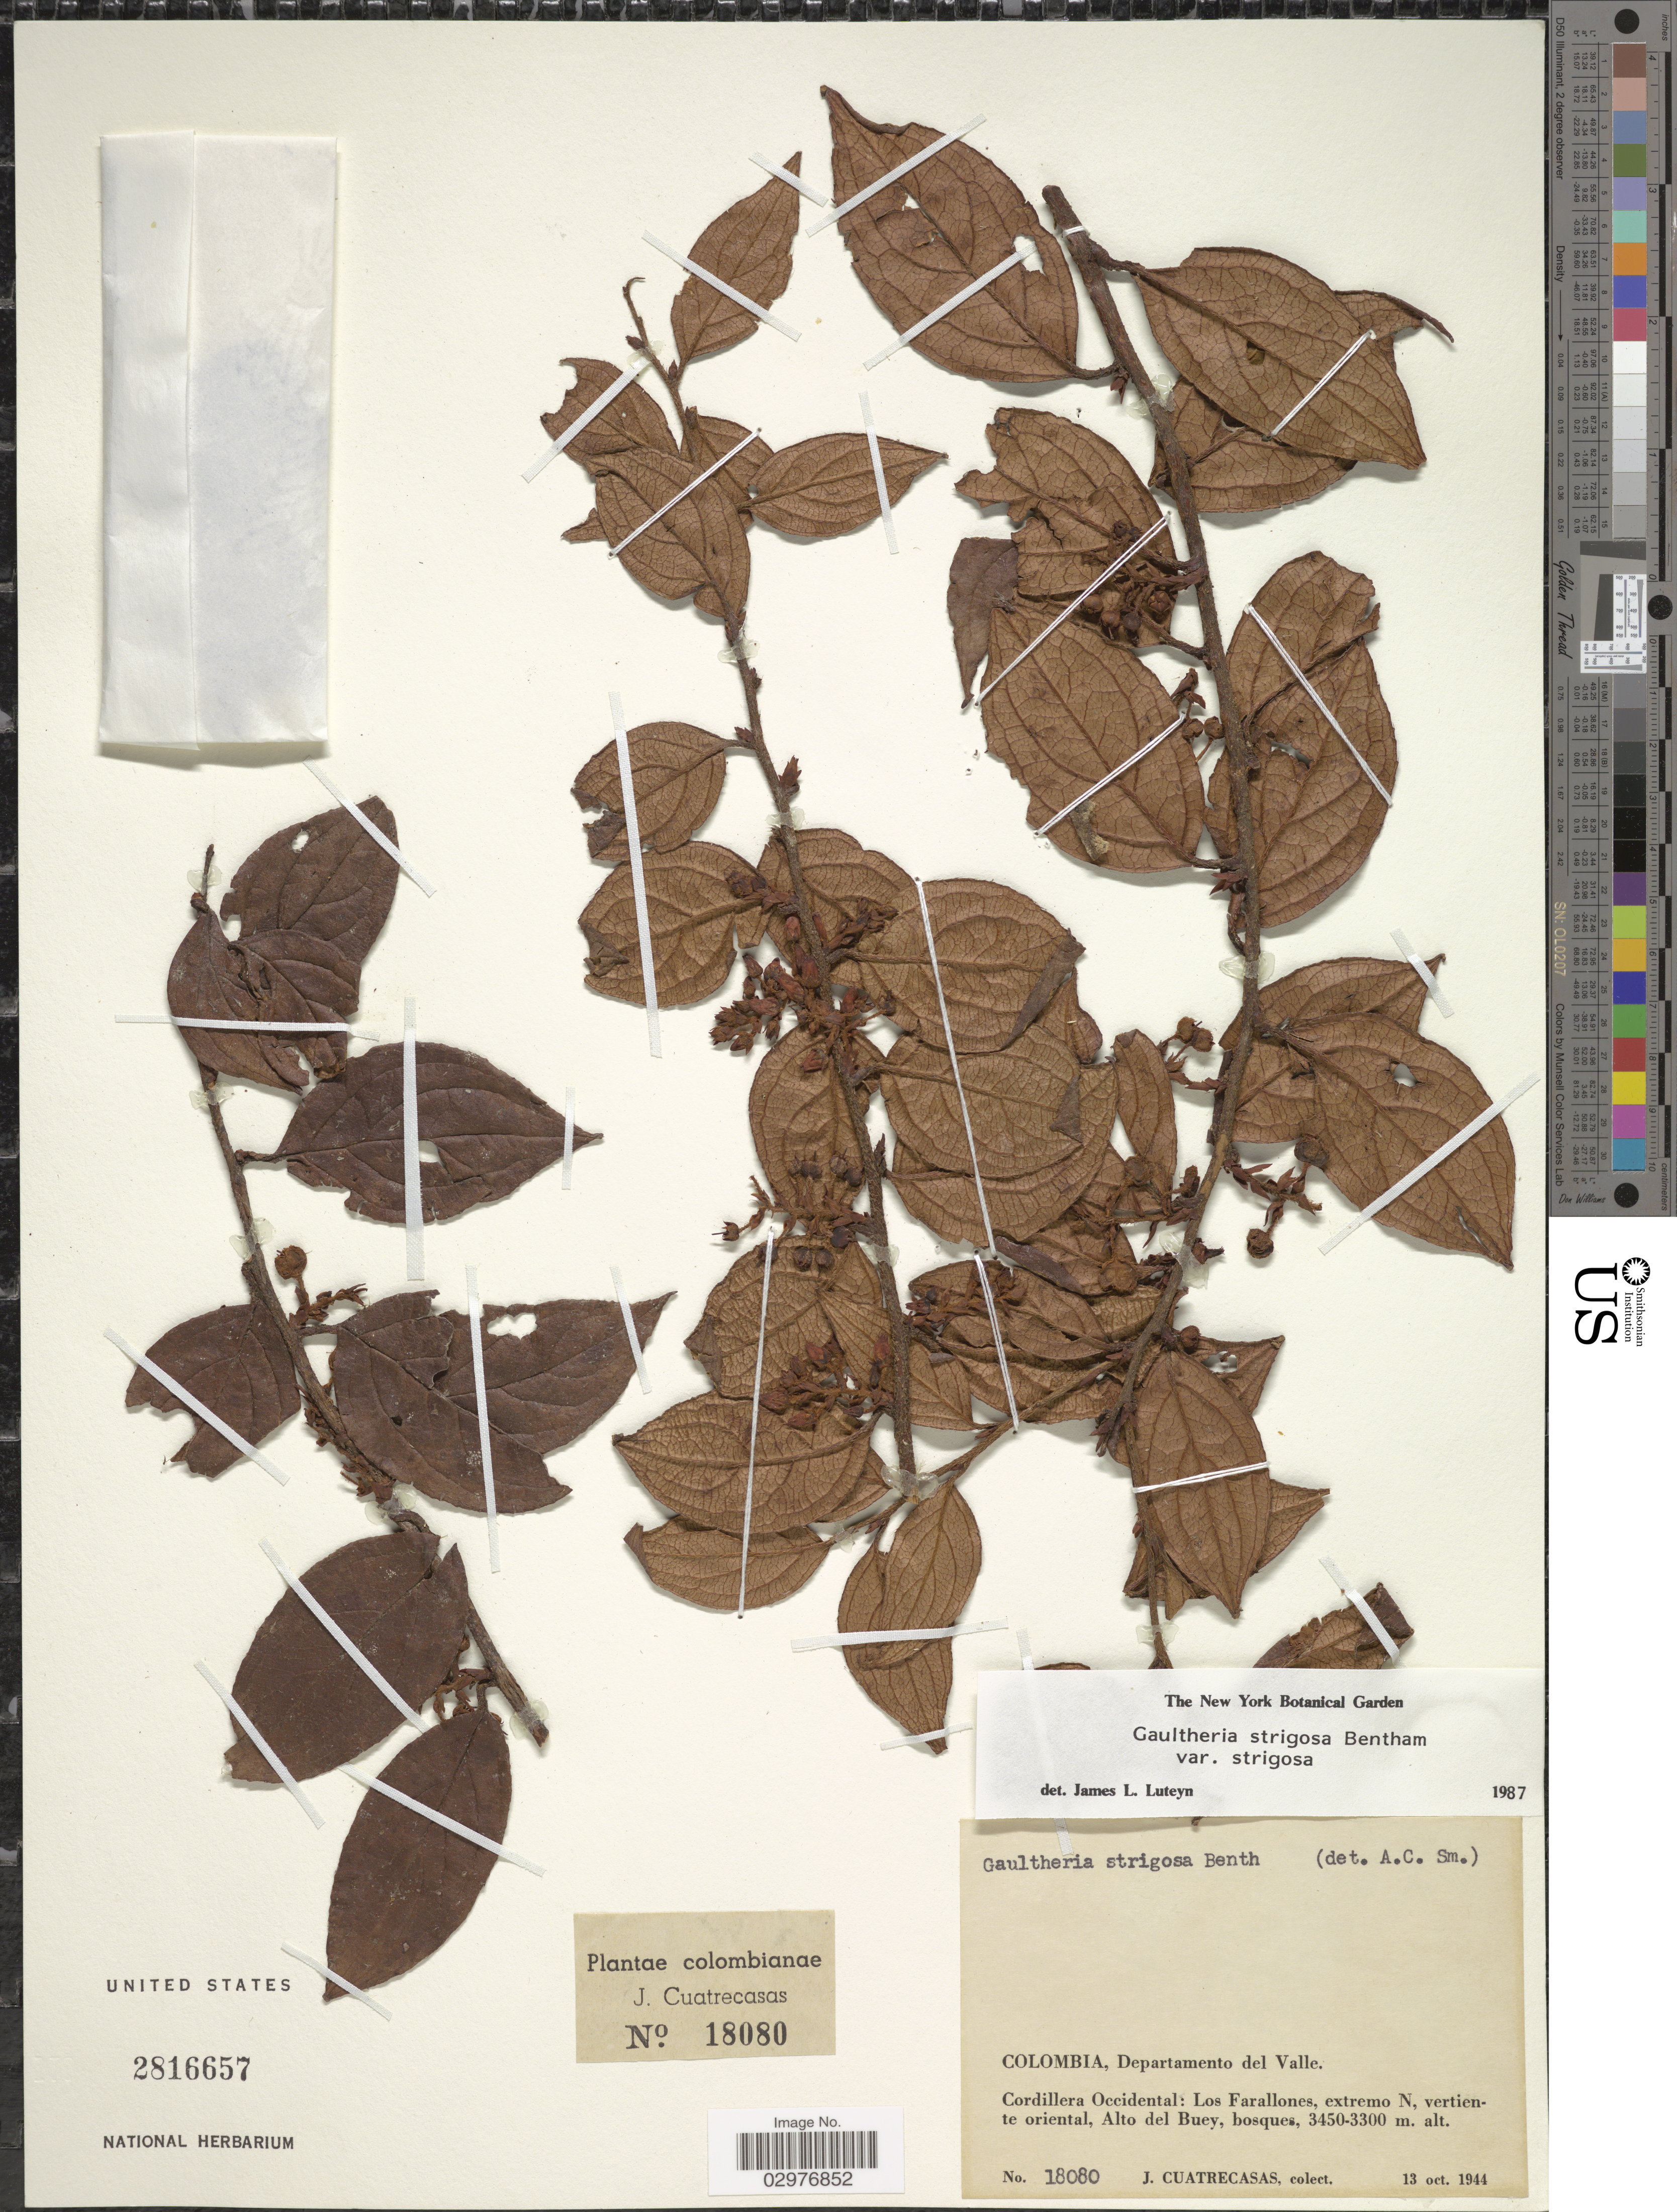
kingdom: Plantae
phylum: Tracheophyta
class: Magnoliopsida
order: Ericales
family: Ericaceae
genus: Gaultheria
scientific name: Gaultheria strigosa var. strigosa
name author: Benth.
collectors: J. Cuatrecasas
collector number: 18080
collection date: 1944-10-13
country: Colombia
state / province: Valle del Cauca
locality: Departamento del Valle. Cordillera Occidental: Los Farallones, extremo N, vertiente oriental, Alto del Buey, bosques.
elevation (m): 3300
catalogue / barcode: US 2816657